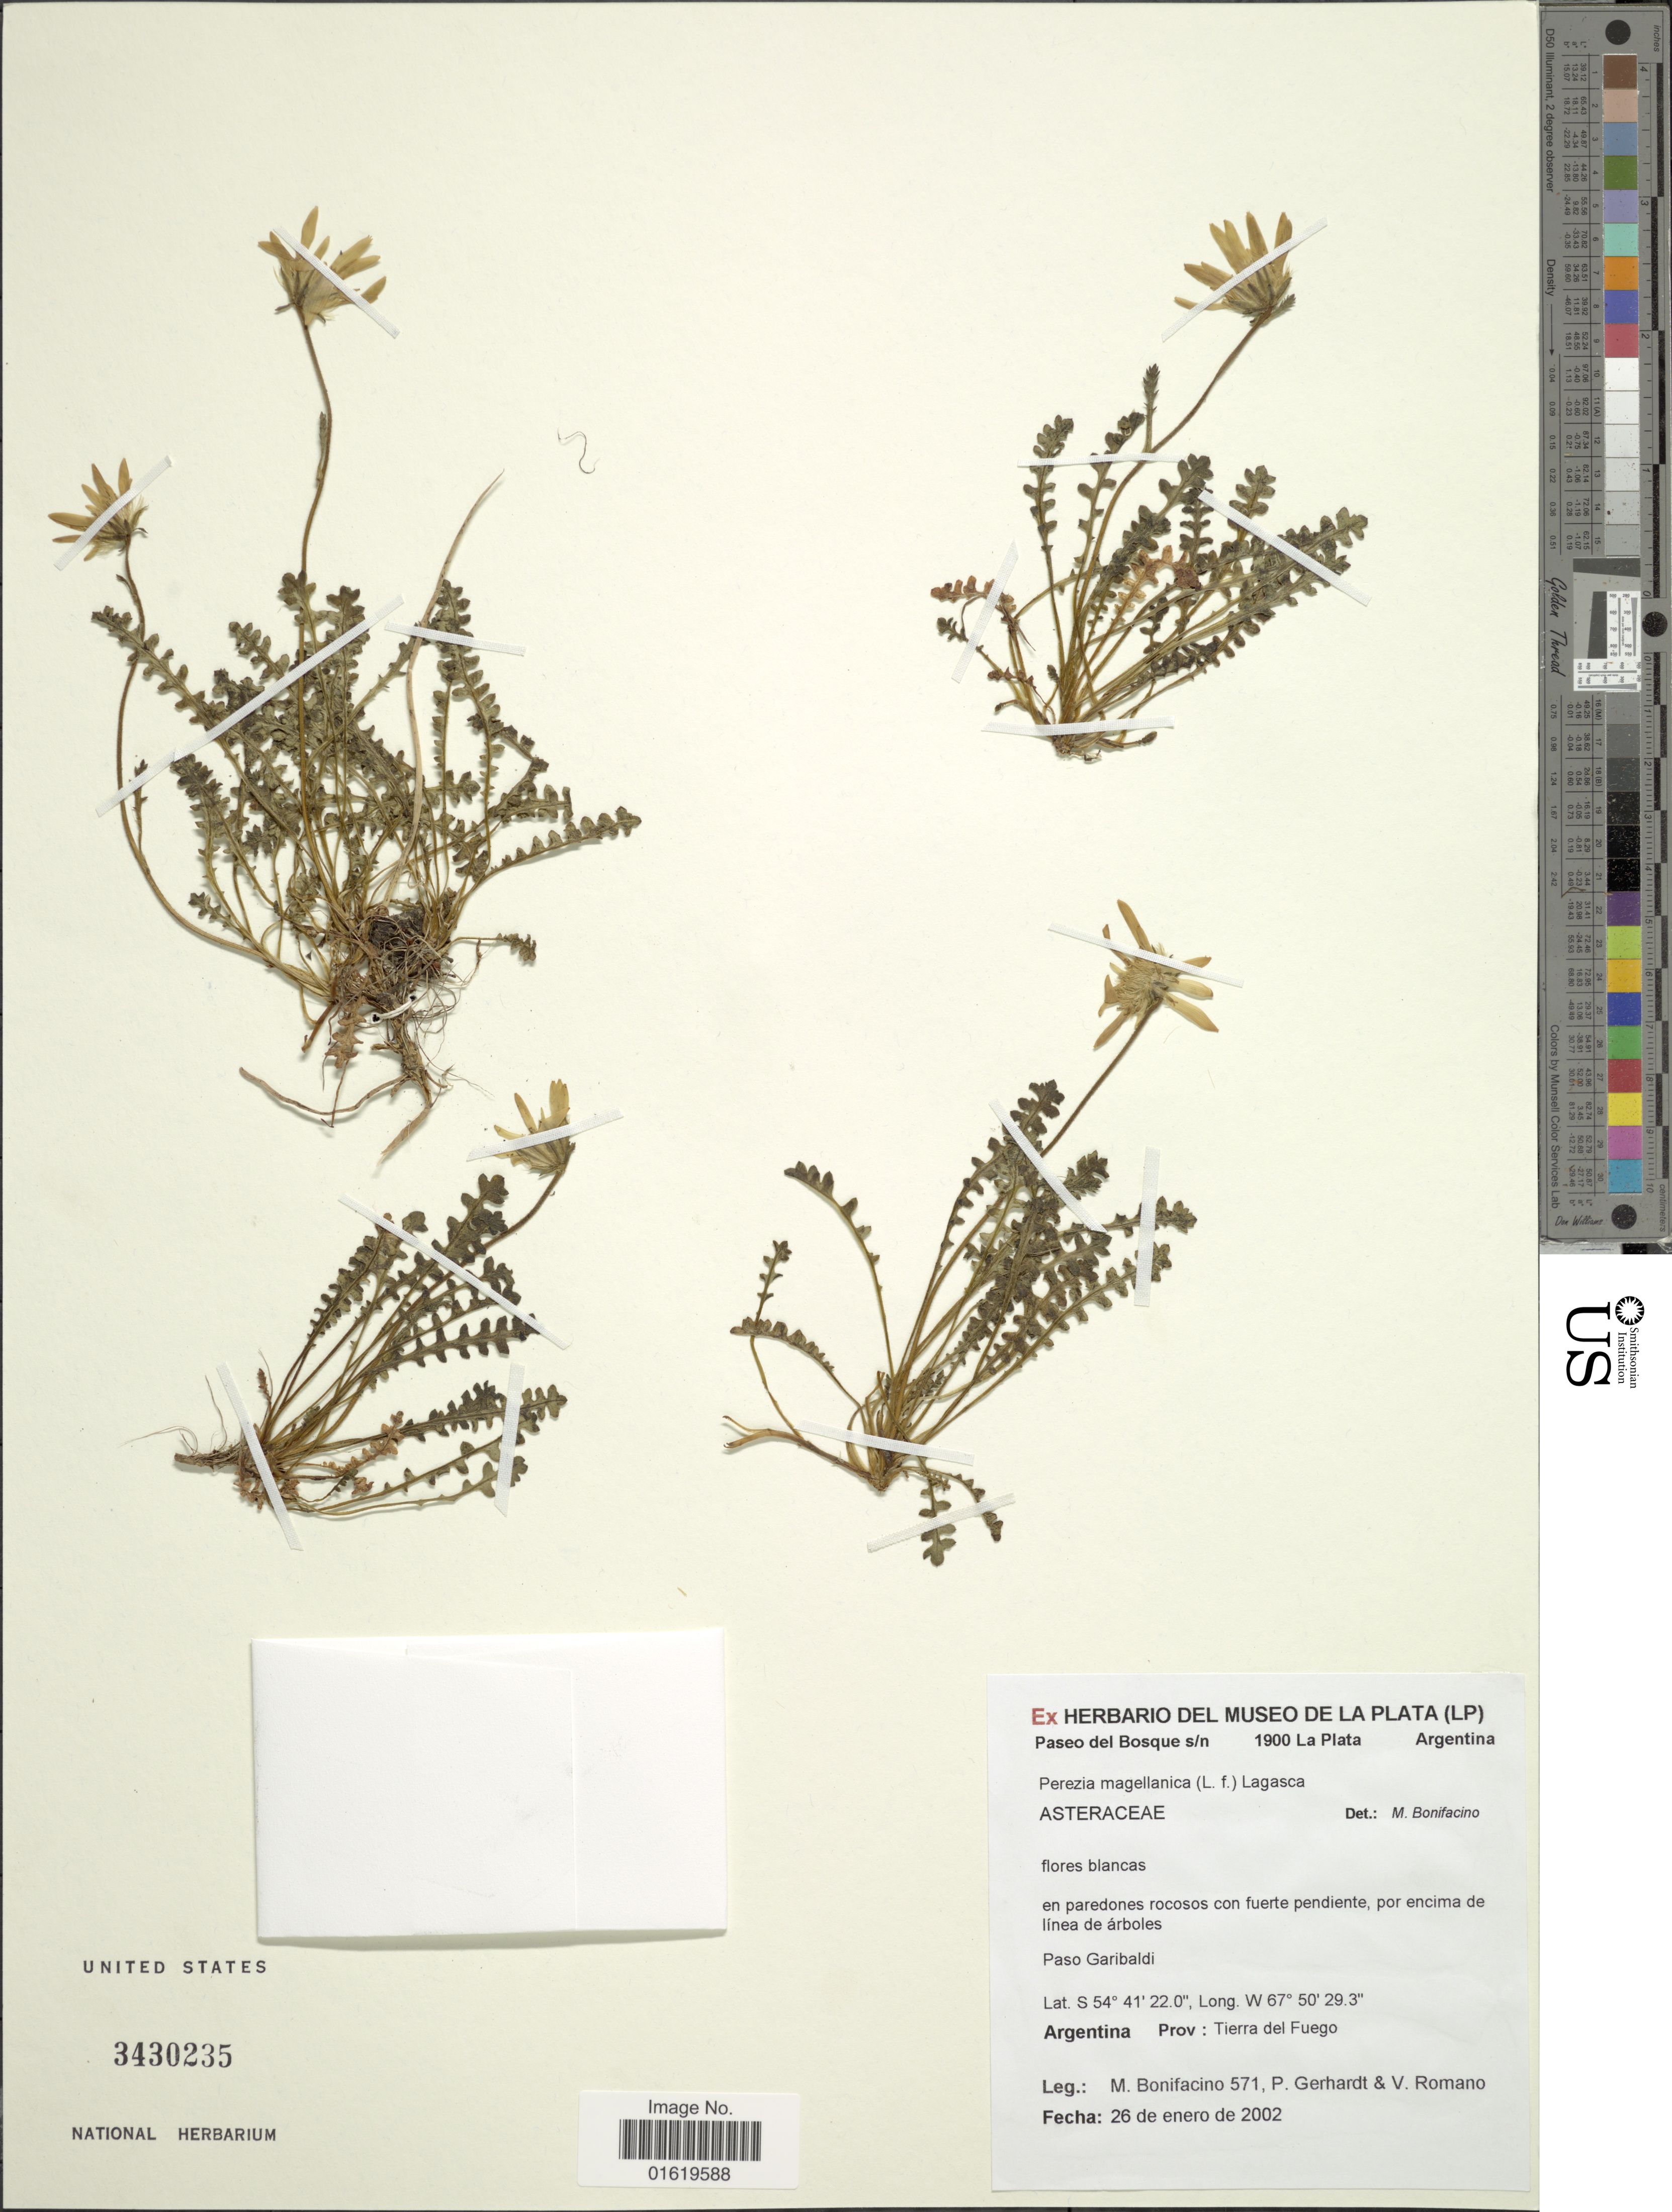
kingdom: Plantae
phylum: Tracheophyta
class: Magnoliopsida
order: Asterales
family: Asteraceae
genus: Perezia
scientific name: Perezia magellanica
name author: (L. f.) Less.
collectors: M. Bonifacino, P. Gerhardt & V. Romano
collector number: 0571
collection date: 2002-01-26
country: Argentina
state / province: Tierra del Fuego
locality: Paso Garibaldi. Argentina. Prov: Tierra del Fuego.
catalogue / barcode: US 3430235